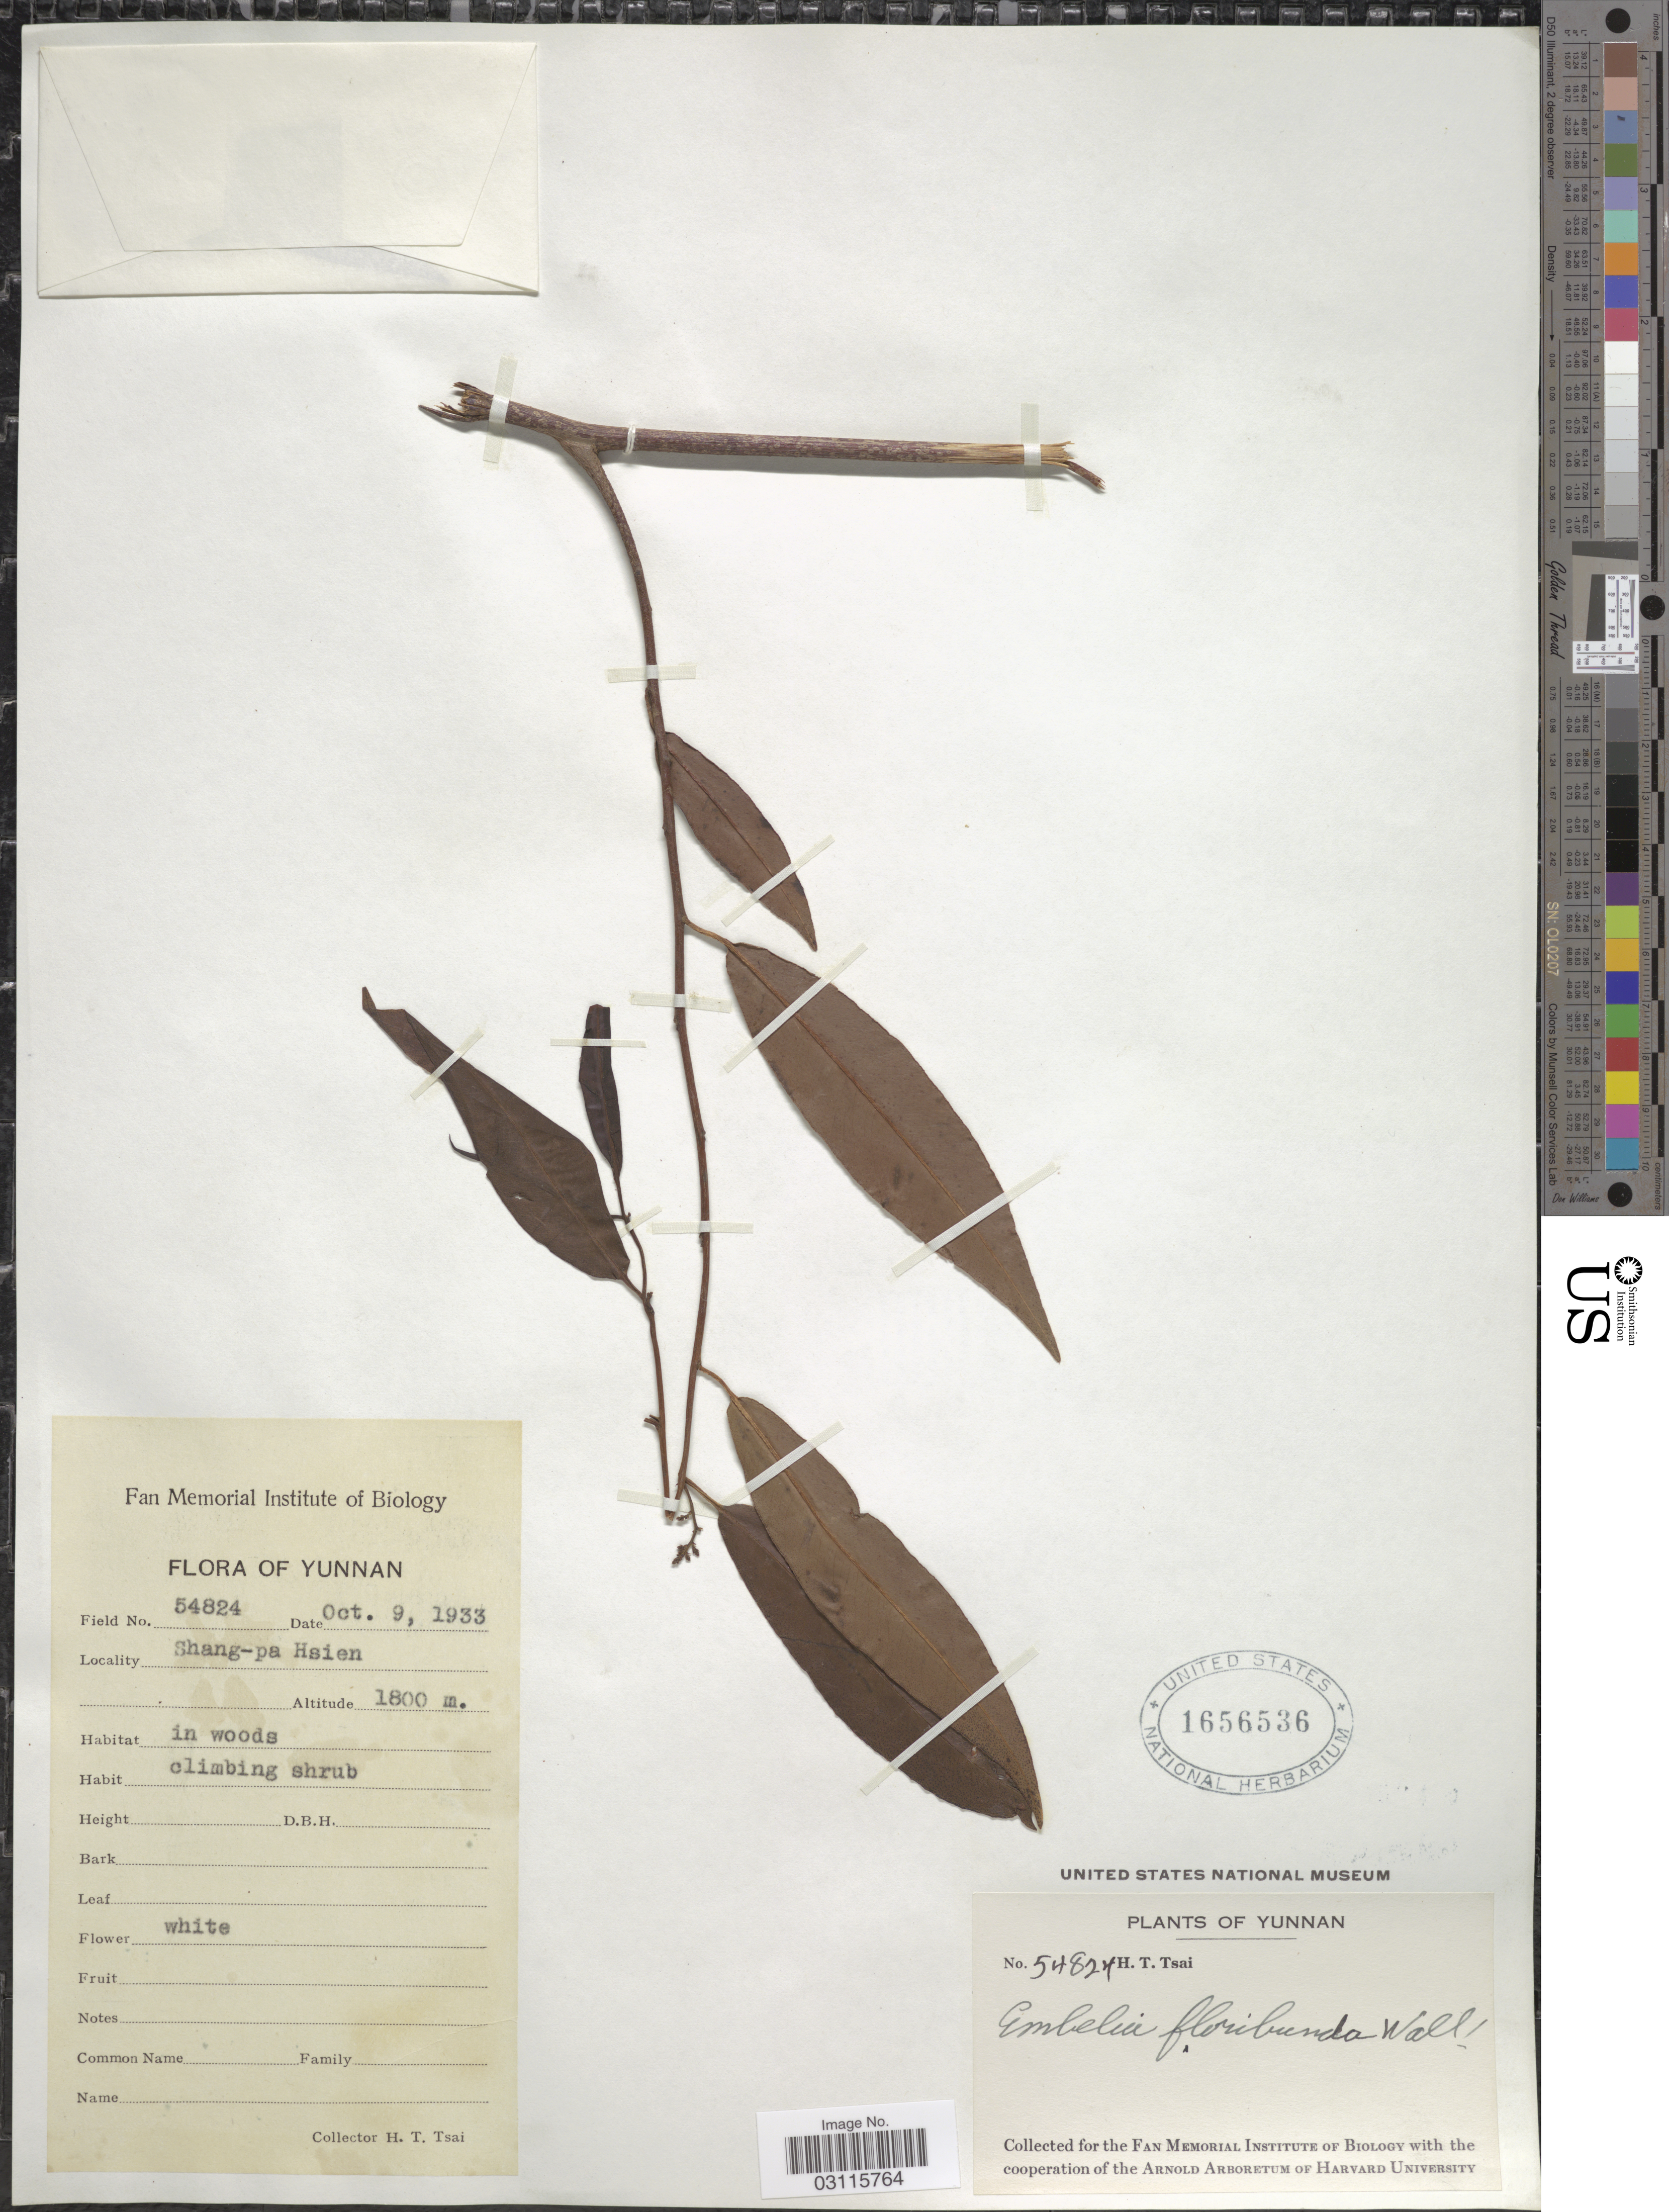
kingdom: Plantae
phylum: Tracheophyta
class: Magnoliopsida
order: Ericales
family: Primulaceae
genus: Embelia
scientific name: Embelia floribunda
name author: Wall.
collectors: H. Tsai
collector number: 54824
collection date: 1933-10-09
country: China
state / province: Yunnan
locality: Shang-pa Hsien.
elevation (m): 1800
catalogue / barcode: US 1656536